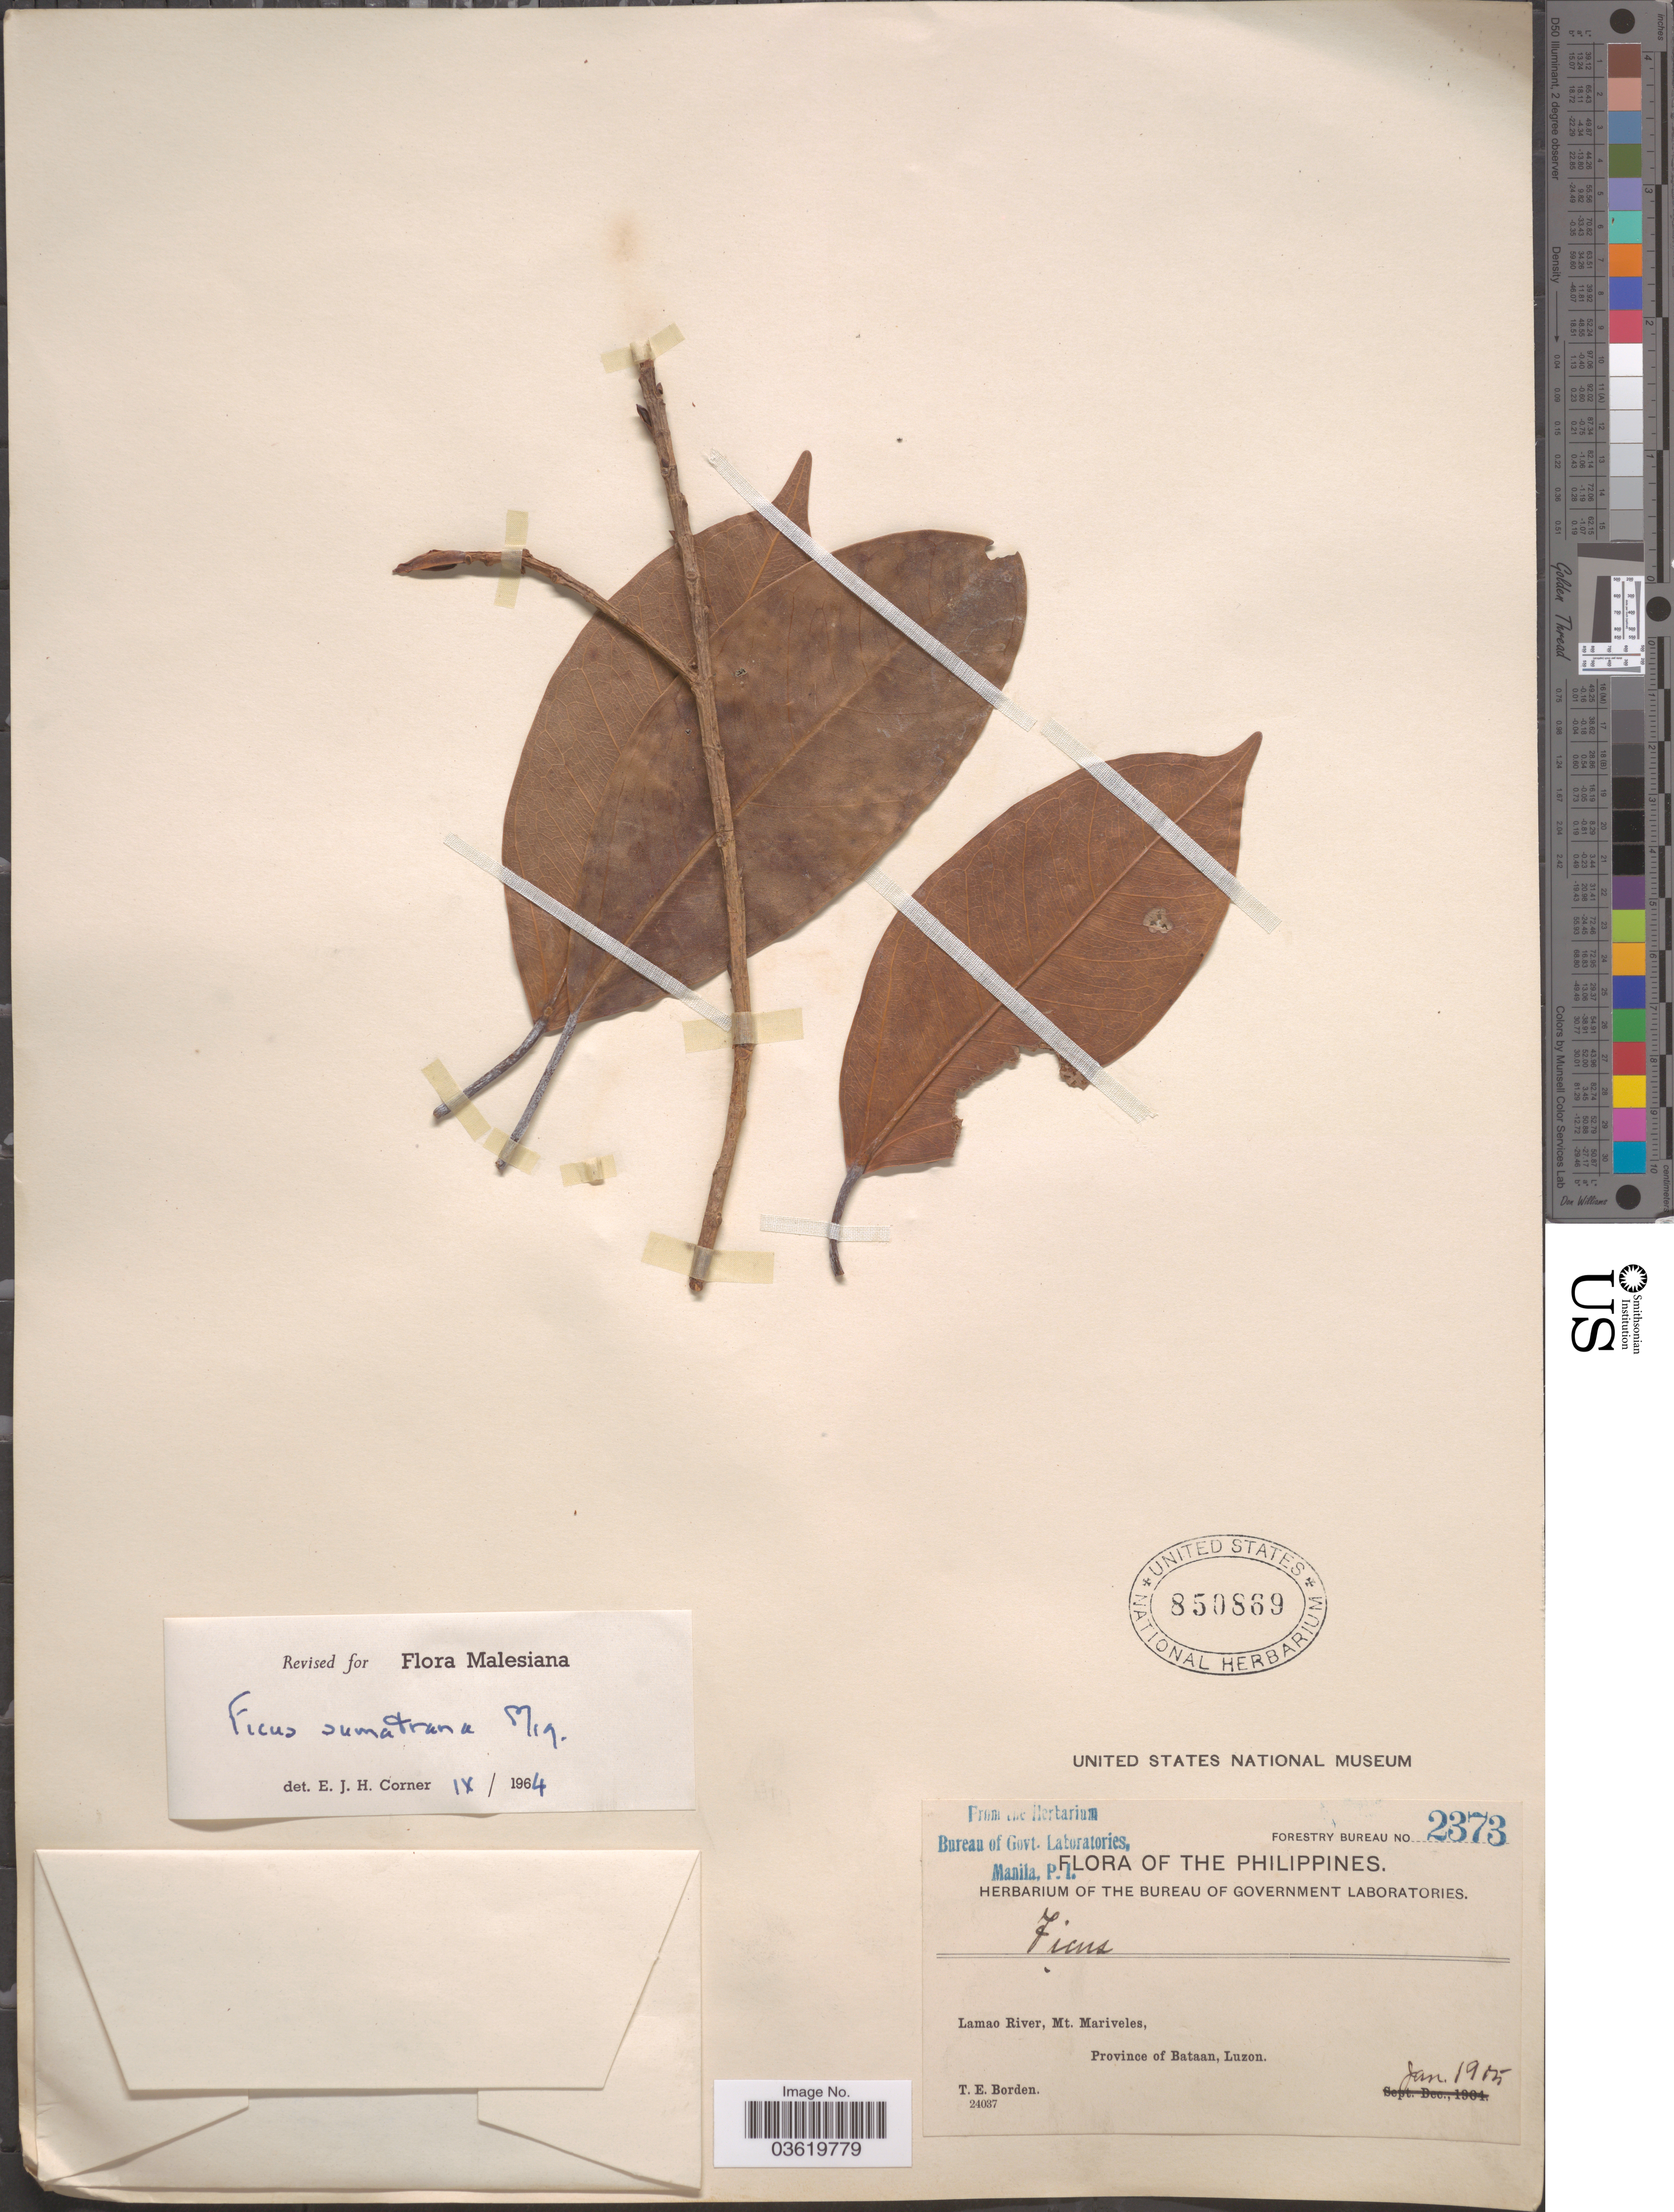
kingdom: Plantae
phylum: Tracheophyta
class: Magnoliopsida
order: Rosales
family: Moraceae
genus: Ficus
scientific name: Ficus sumatrana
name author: Miq.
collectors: T. E. Borden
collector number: Forestry Bureau 2373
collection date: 1905-01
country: Philippines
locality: Lamao River, Mt. Mariveles, Province of Bataan, Luzon.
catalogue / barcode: US 850869